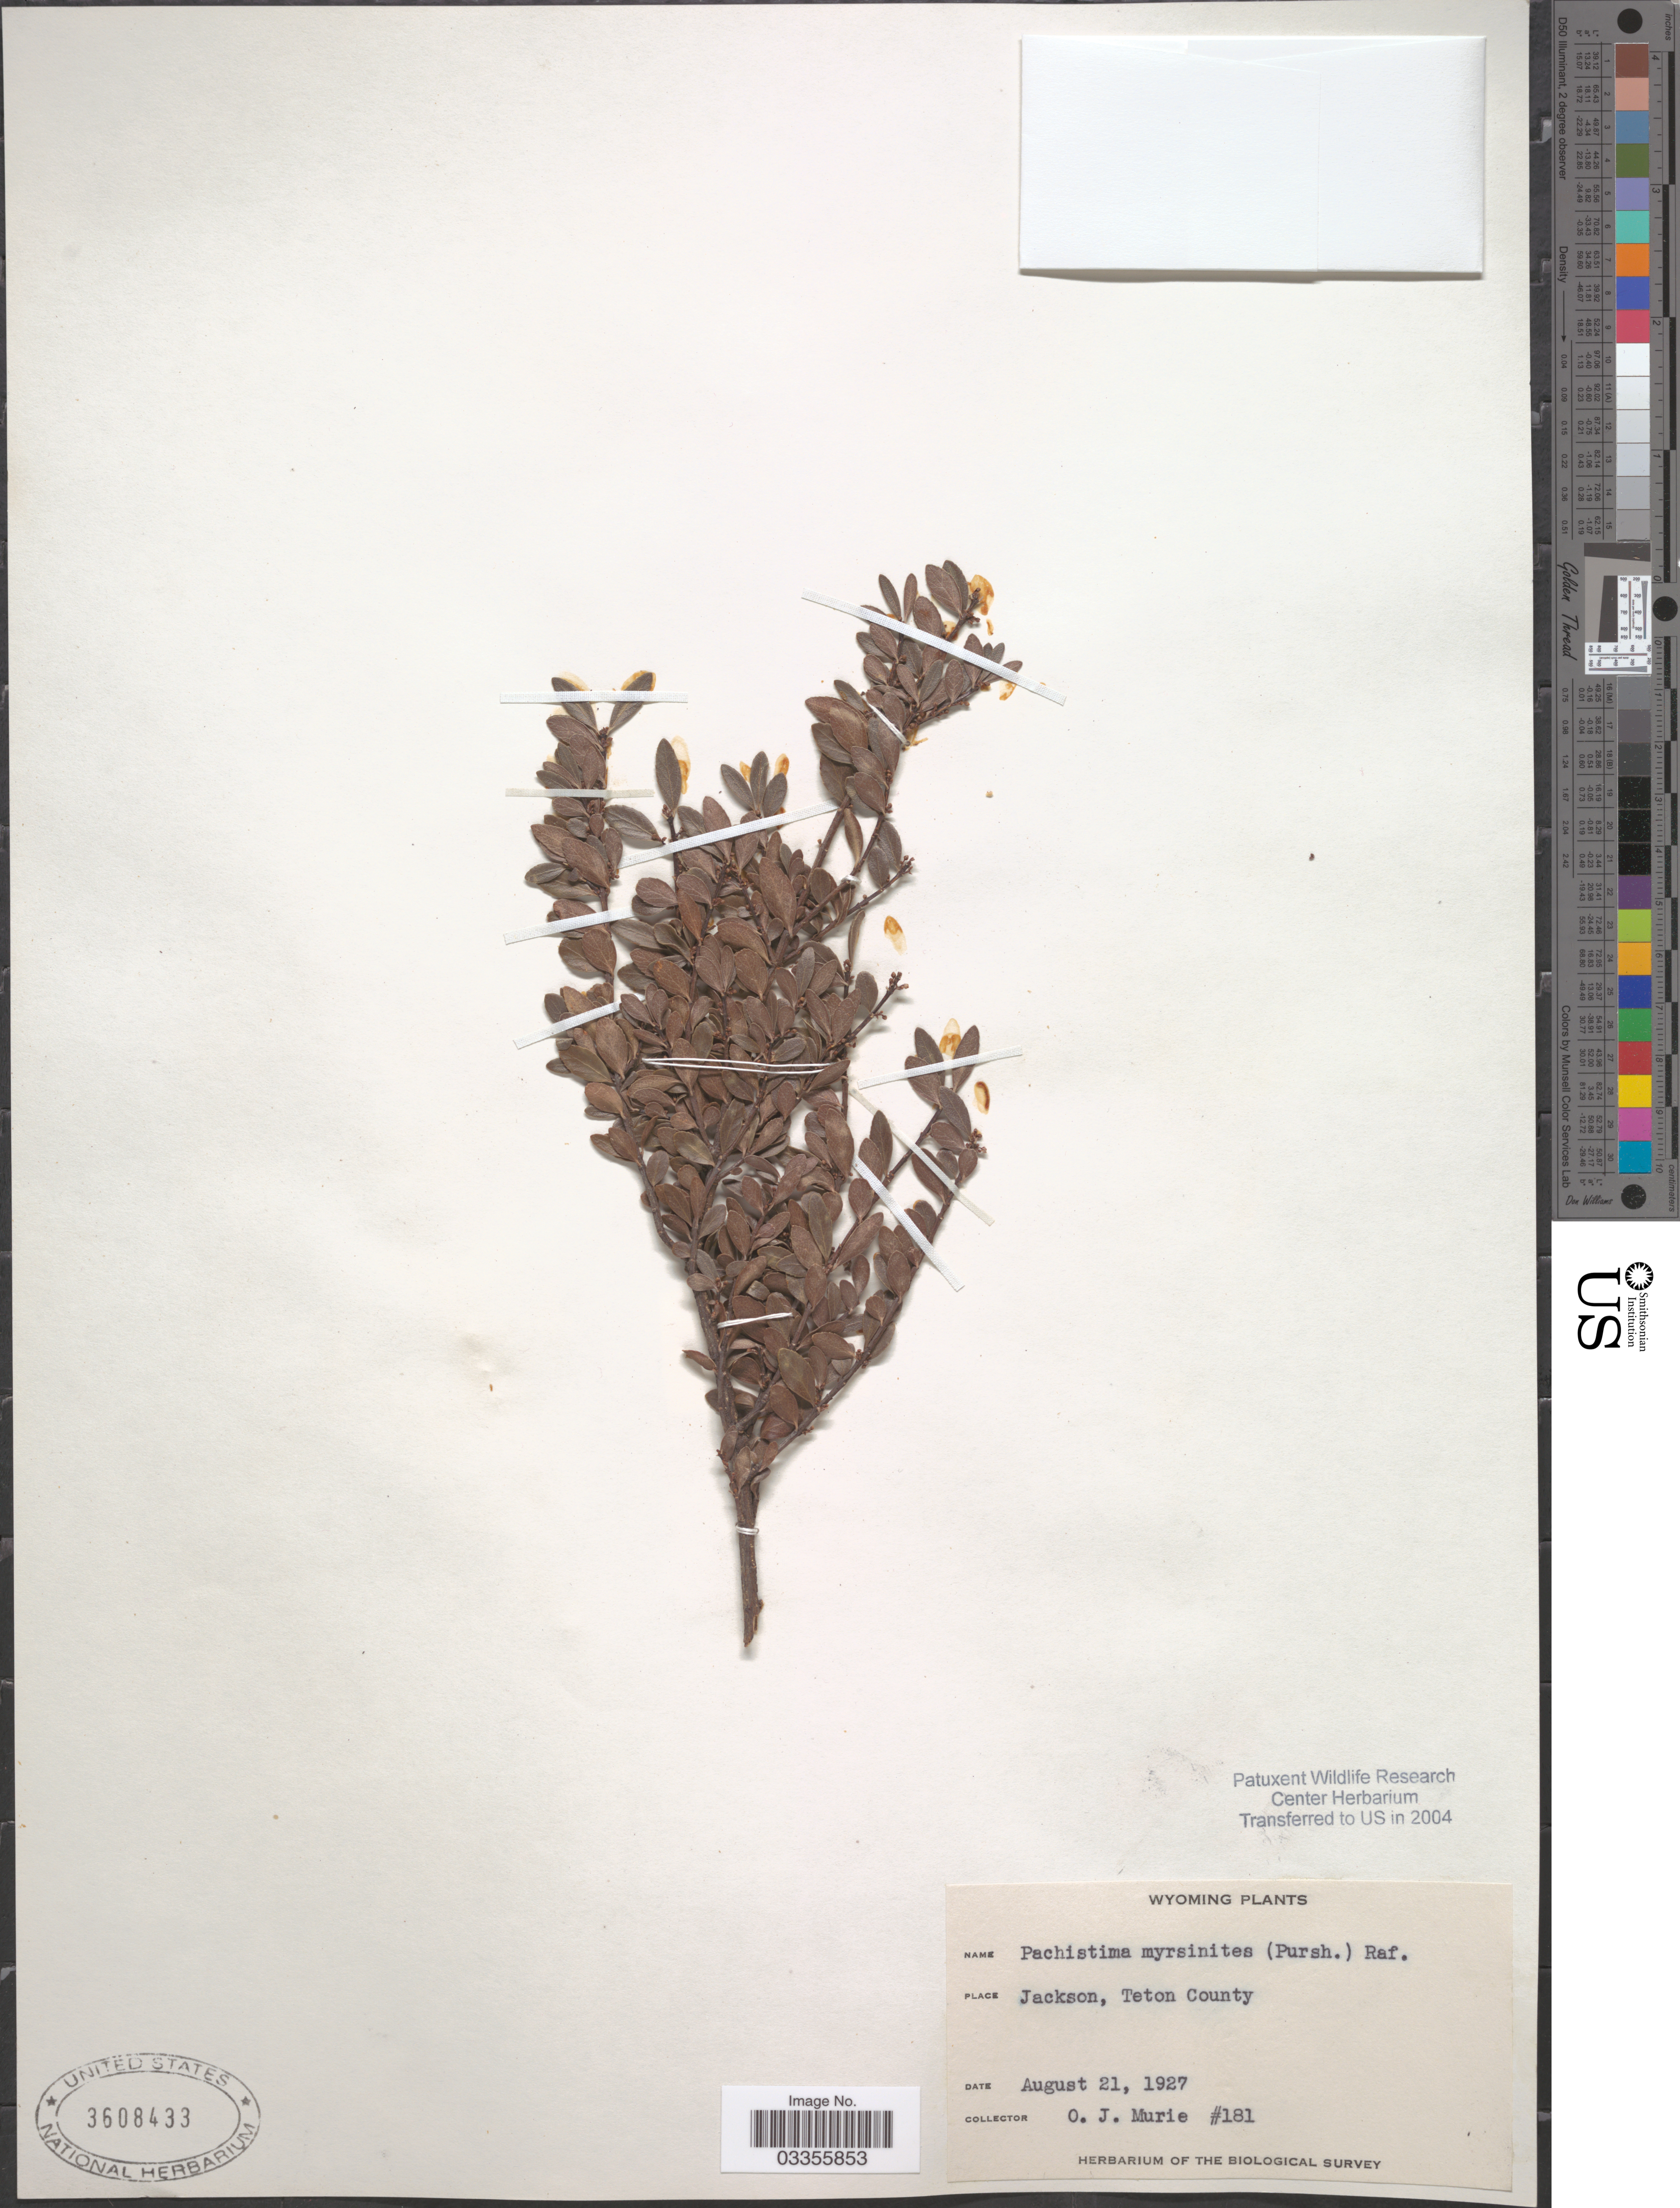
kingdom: Plantae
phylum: Tracheophyta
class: Magnoliopsida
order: Celastrales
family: Celastraceae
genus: Paxistima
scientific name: Paxistima myrsinites subsp. myrsinites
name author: (Pursh) Raf.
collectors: O. Murie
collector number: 181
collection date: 1927-08-21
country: United States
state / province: Wyoming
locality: Jackson, Teton County.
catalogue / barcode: US 3608433